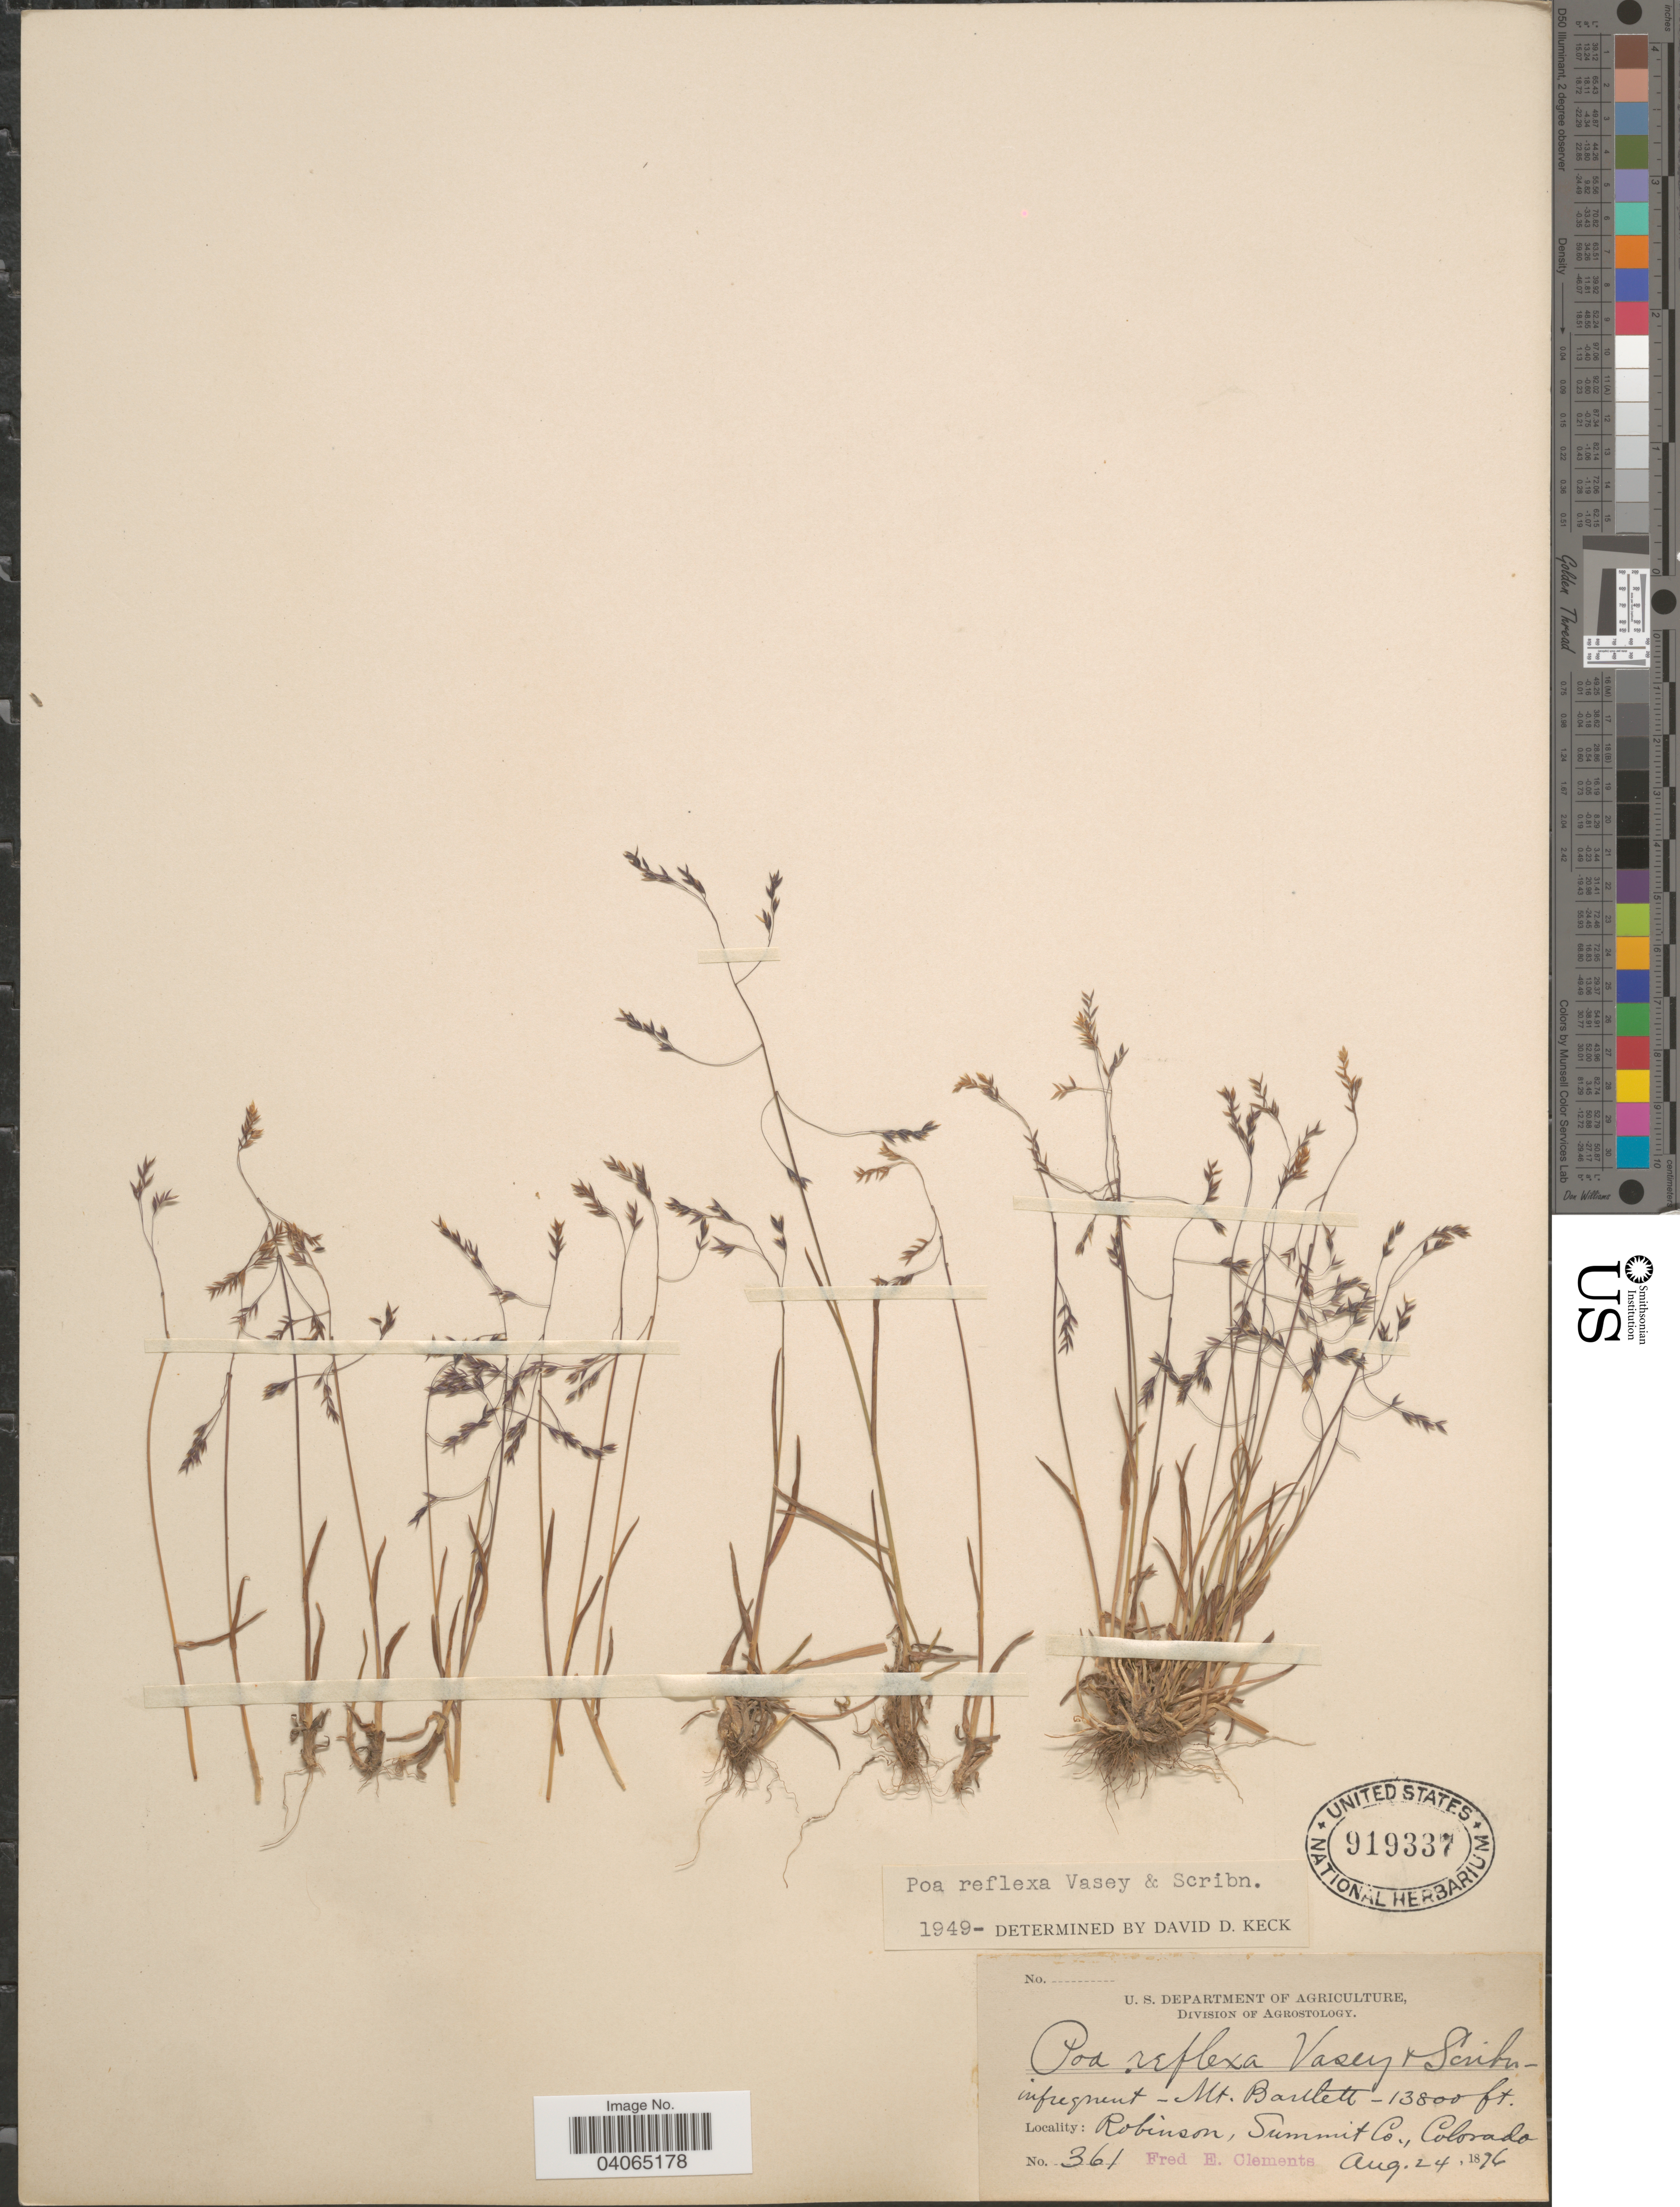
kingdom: Plantae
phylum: Tracheophyta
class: Liliopsida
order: Poales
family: Poaceae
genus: Poa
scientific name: Poa reflexa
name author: Vasey & Scribn.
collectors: F. E. Clements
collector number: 361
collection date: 1896-08-24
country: United States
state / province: Colorado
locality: Mt. Bartlett. Robinson, Summit Co.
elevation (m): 4206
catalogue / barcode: US 919337